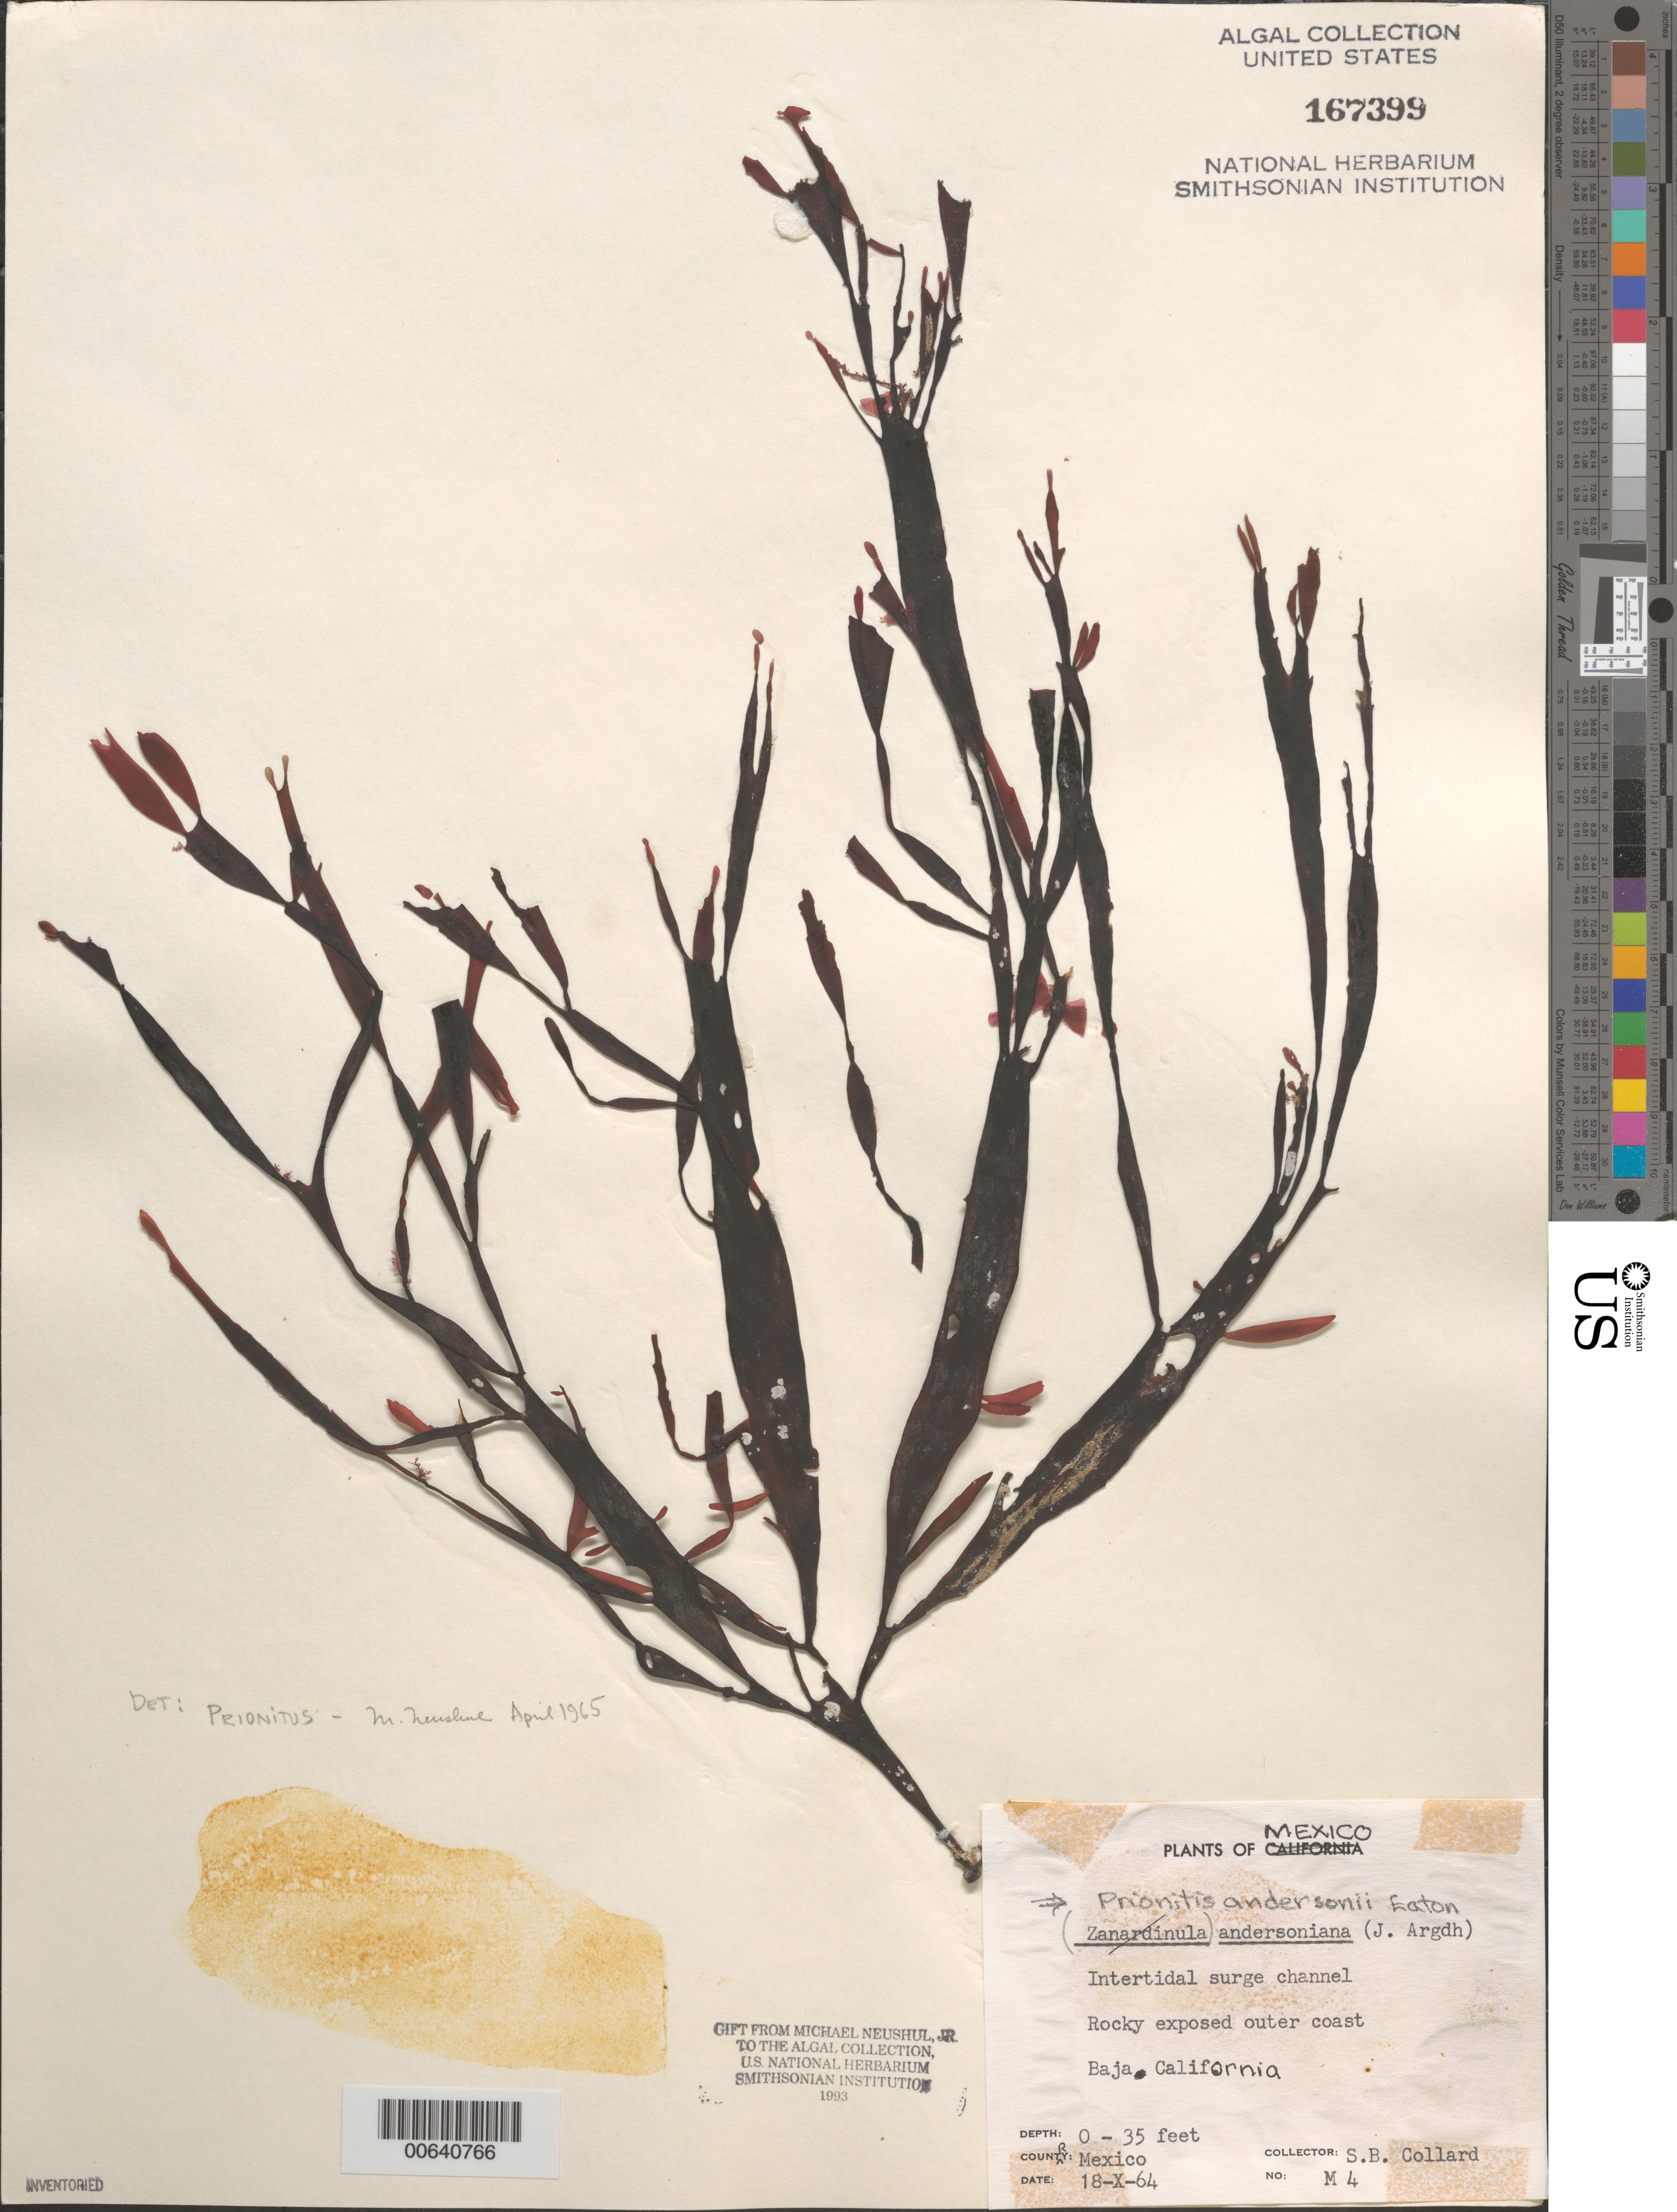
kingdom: Plantae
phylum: Rhodophyta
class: Florideophyceae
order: Cryptonemiales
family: Cryptonemiaceae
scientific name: Prionitis sternbergii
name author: (C. Agardh) J. Agardh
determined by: Algae name updating Project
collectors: S. Collard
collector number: M4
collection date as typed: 18 Oct 1964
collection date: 1964-10-18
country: Mexico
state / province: Baja California Norte / Baja California Sur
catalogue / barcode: US 167399